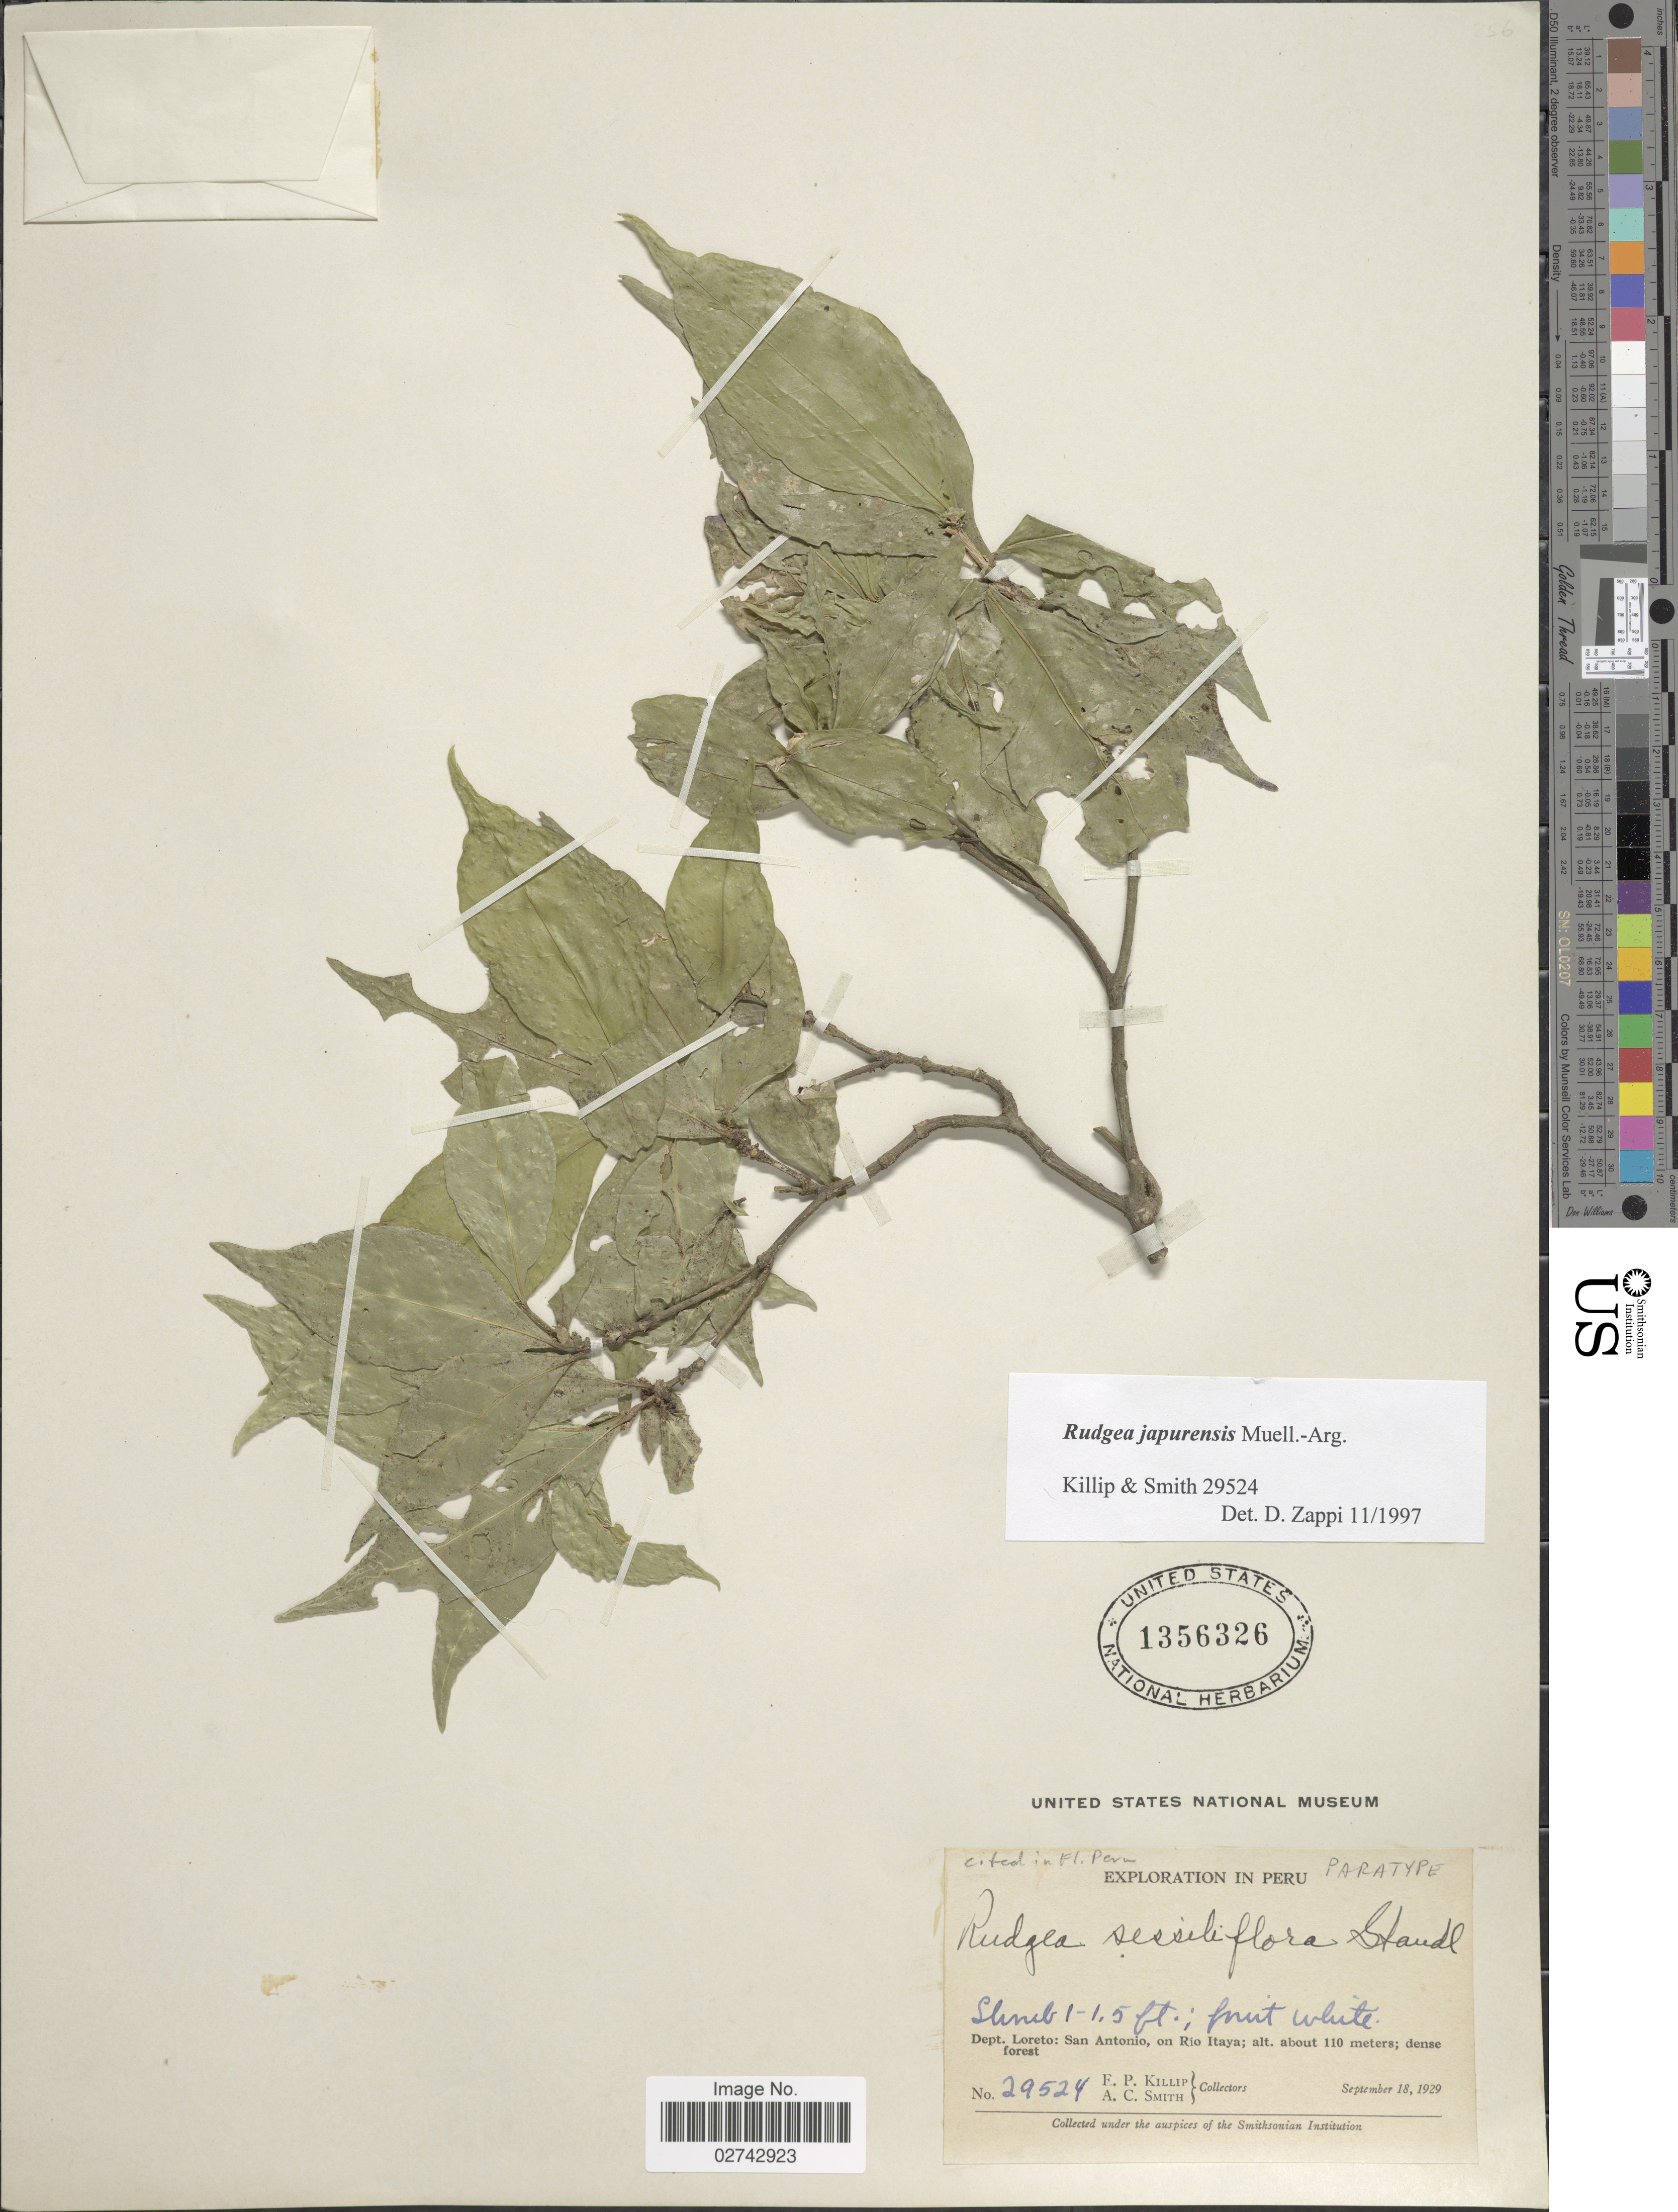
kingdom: Plantae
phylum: Tracheophyta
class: Magnoliopsida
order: Gentianales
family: Rubiaceae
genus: Rudgea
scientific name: Rudgea japurensis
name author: Müll. Arg.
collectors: E. P. Killip & A. C. Smith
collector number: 29524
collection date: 1929-09-18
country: Peru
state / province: Loreto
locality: San Antonio, on Rio Itaya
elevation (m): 110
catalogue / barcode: US 1356326